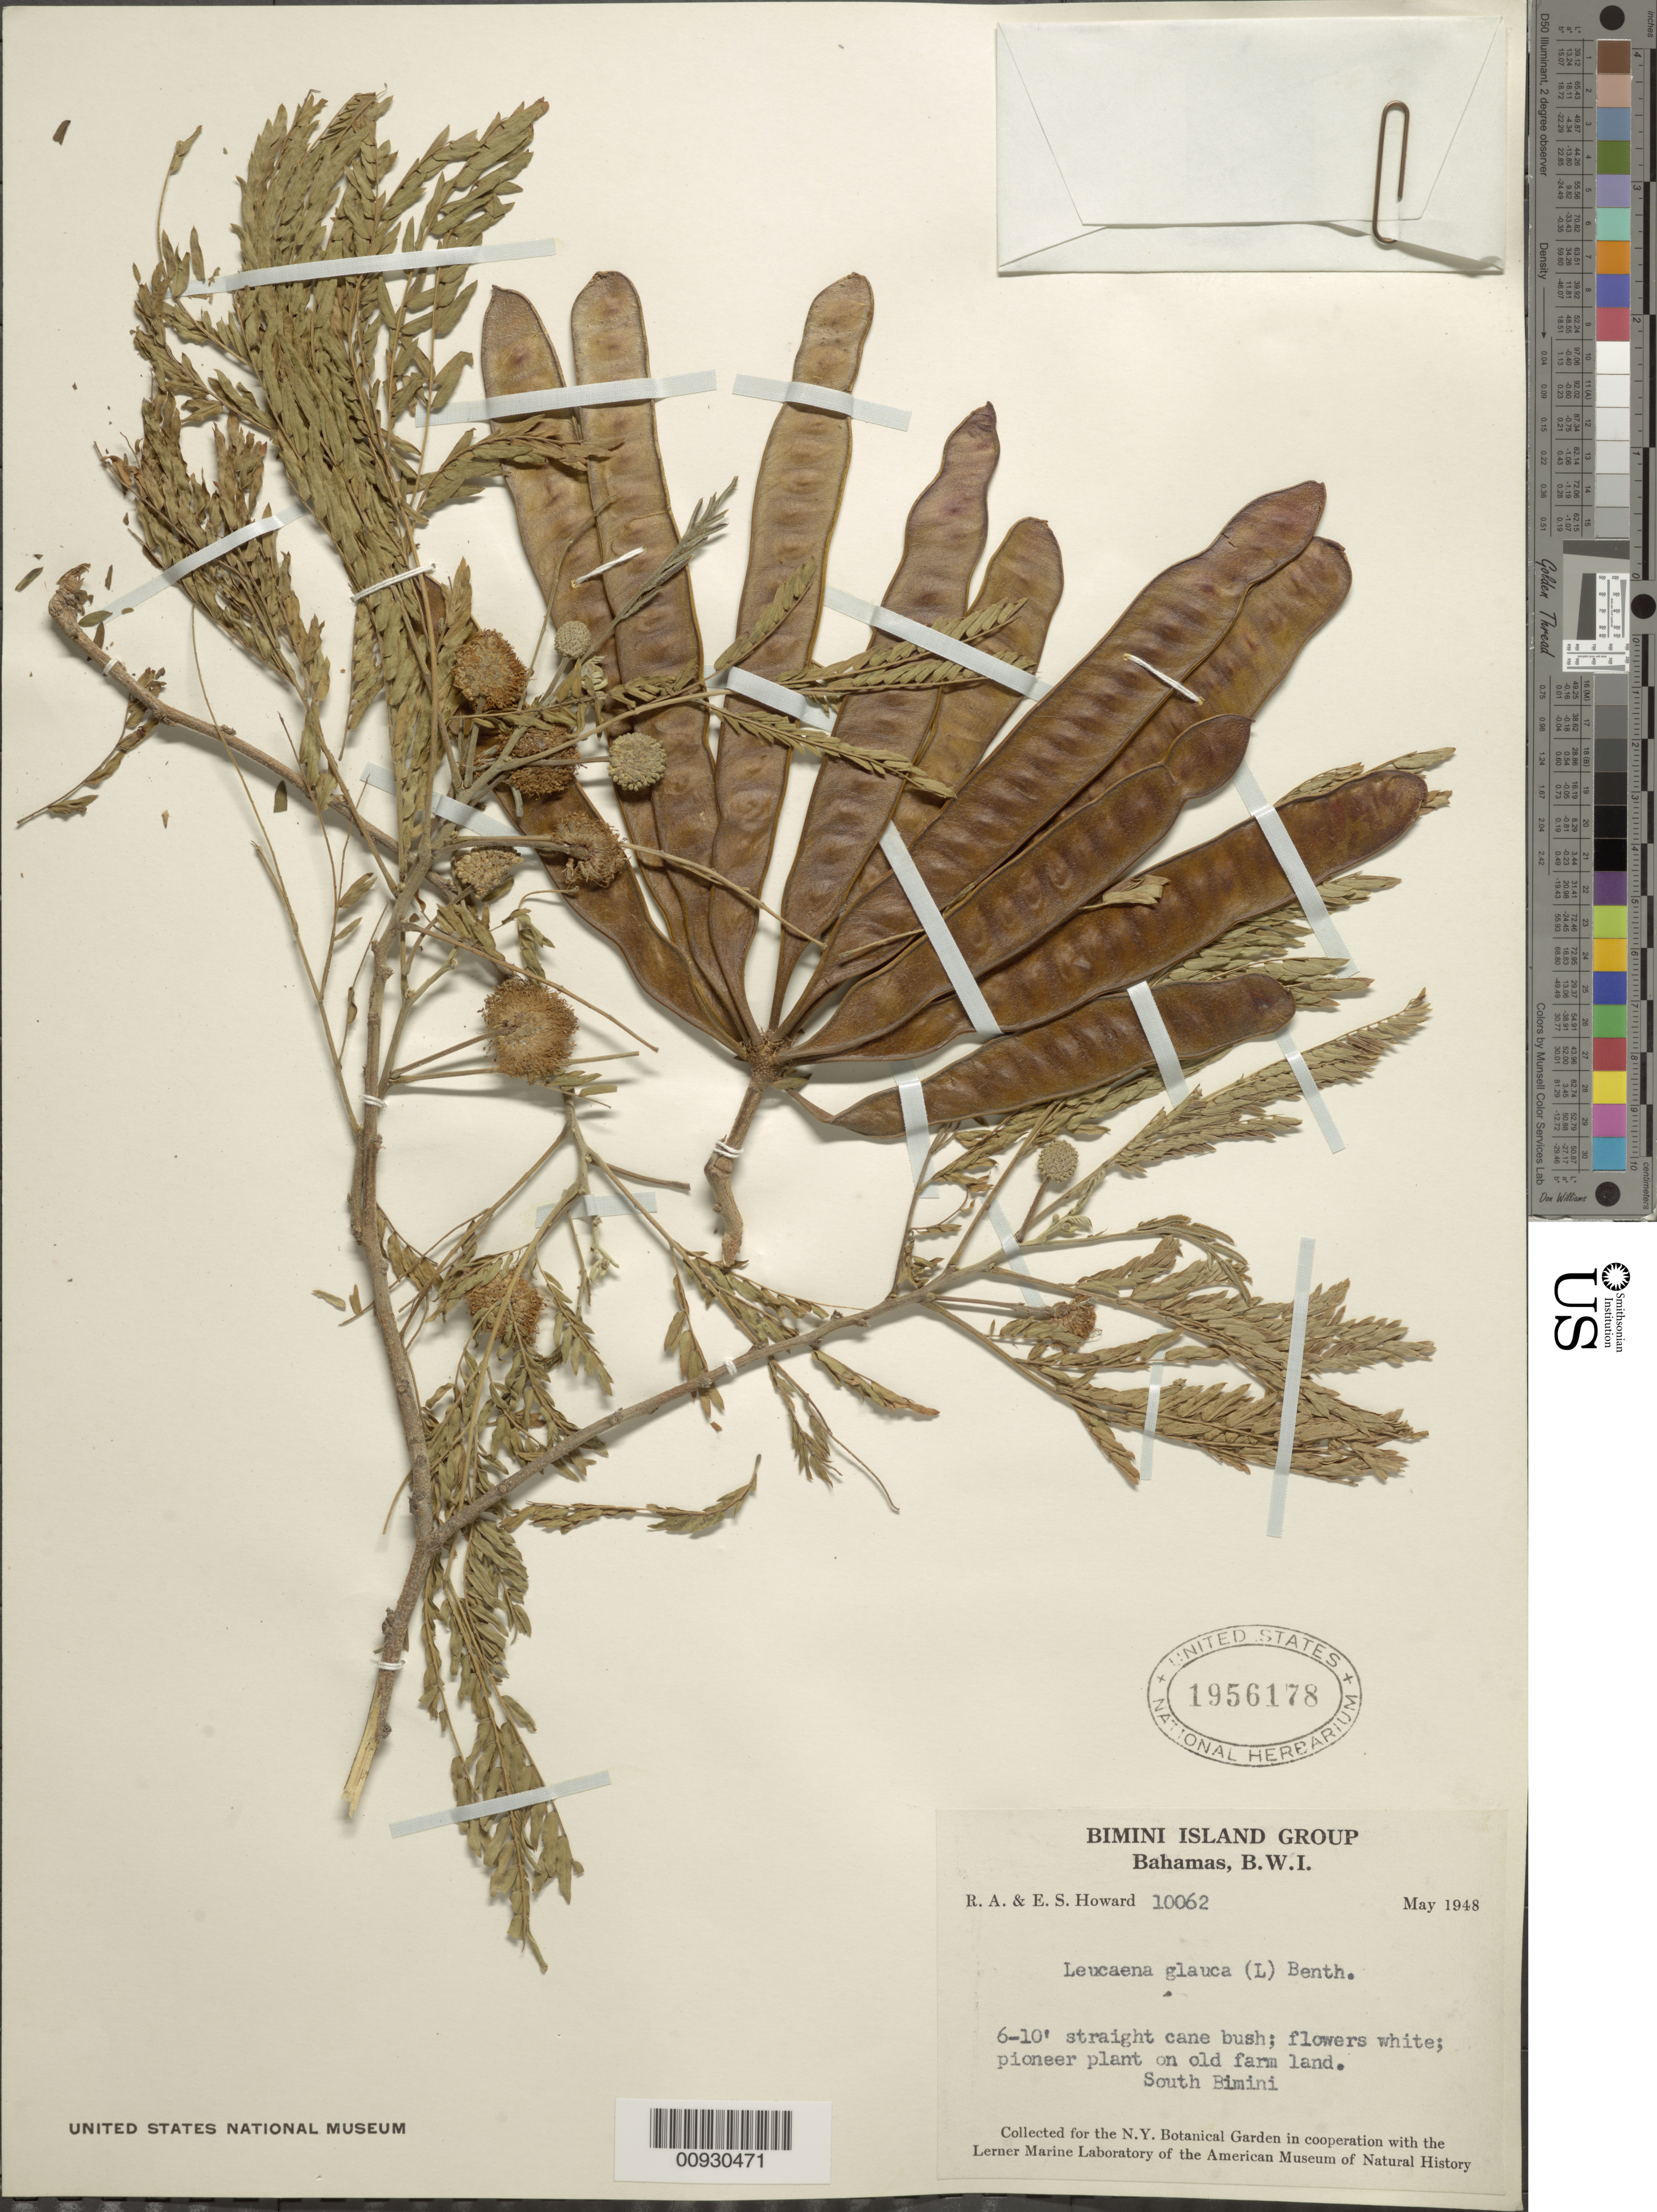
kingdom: Plantae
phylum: Tracheophyta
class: Magnoliopsida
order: Fabales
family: Fabaceae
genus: Leucaena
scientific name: Leucaena leucocephala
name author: (Lam.) de Wit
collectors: R. A. Howard & E. S. Howard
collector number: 10062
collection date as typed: May 1948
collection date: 1948-05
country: Bahamas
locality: South Bimini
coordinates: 0 N, 0 E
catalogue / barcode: US 1956178